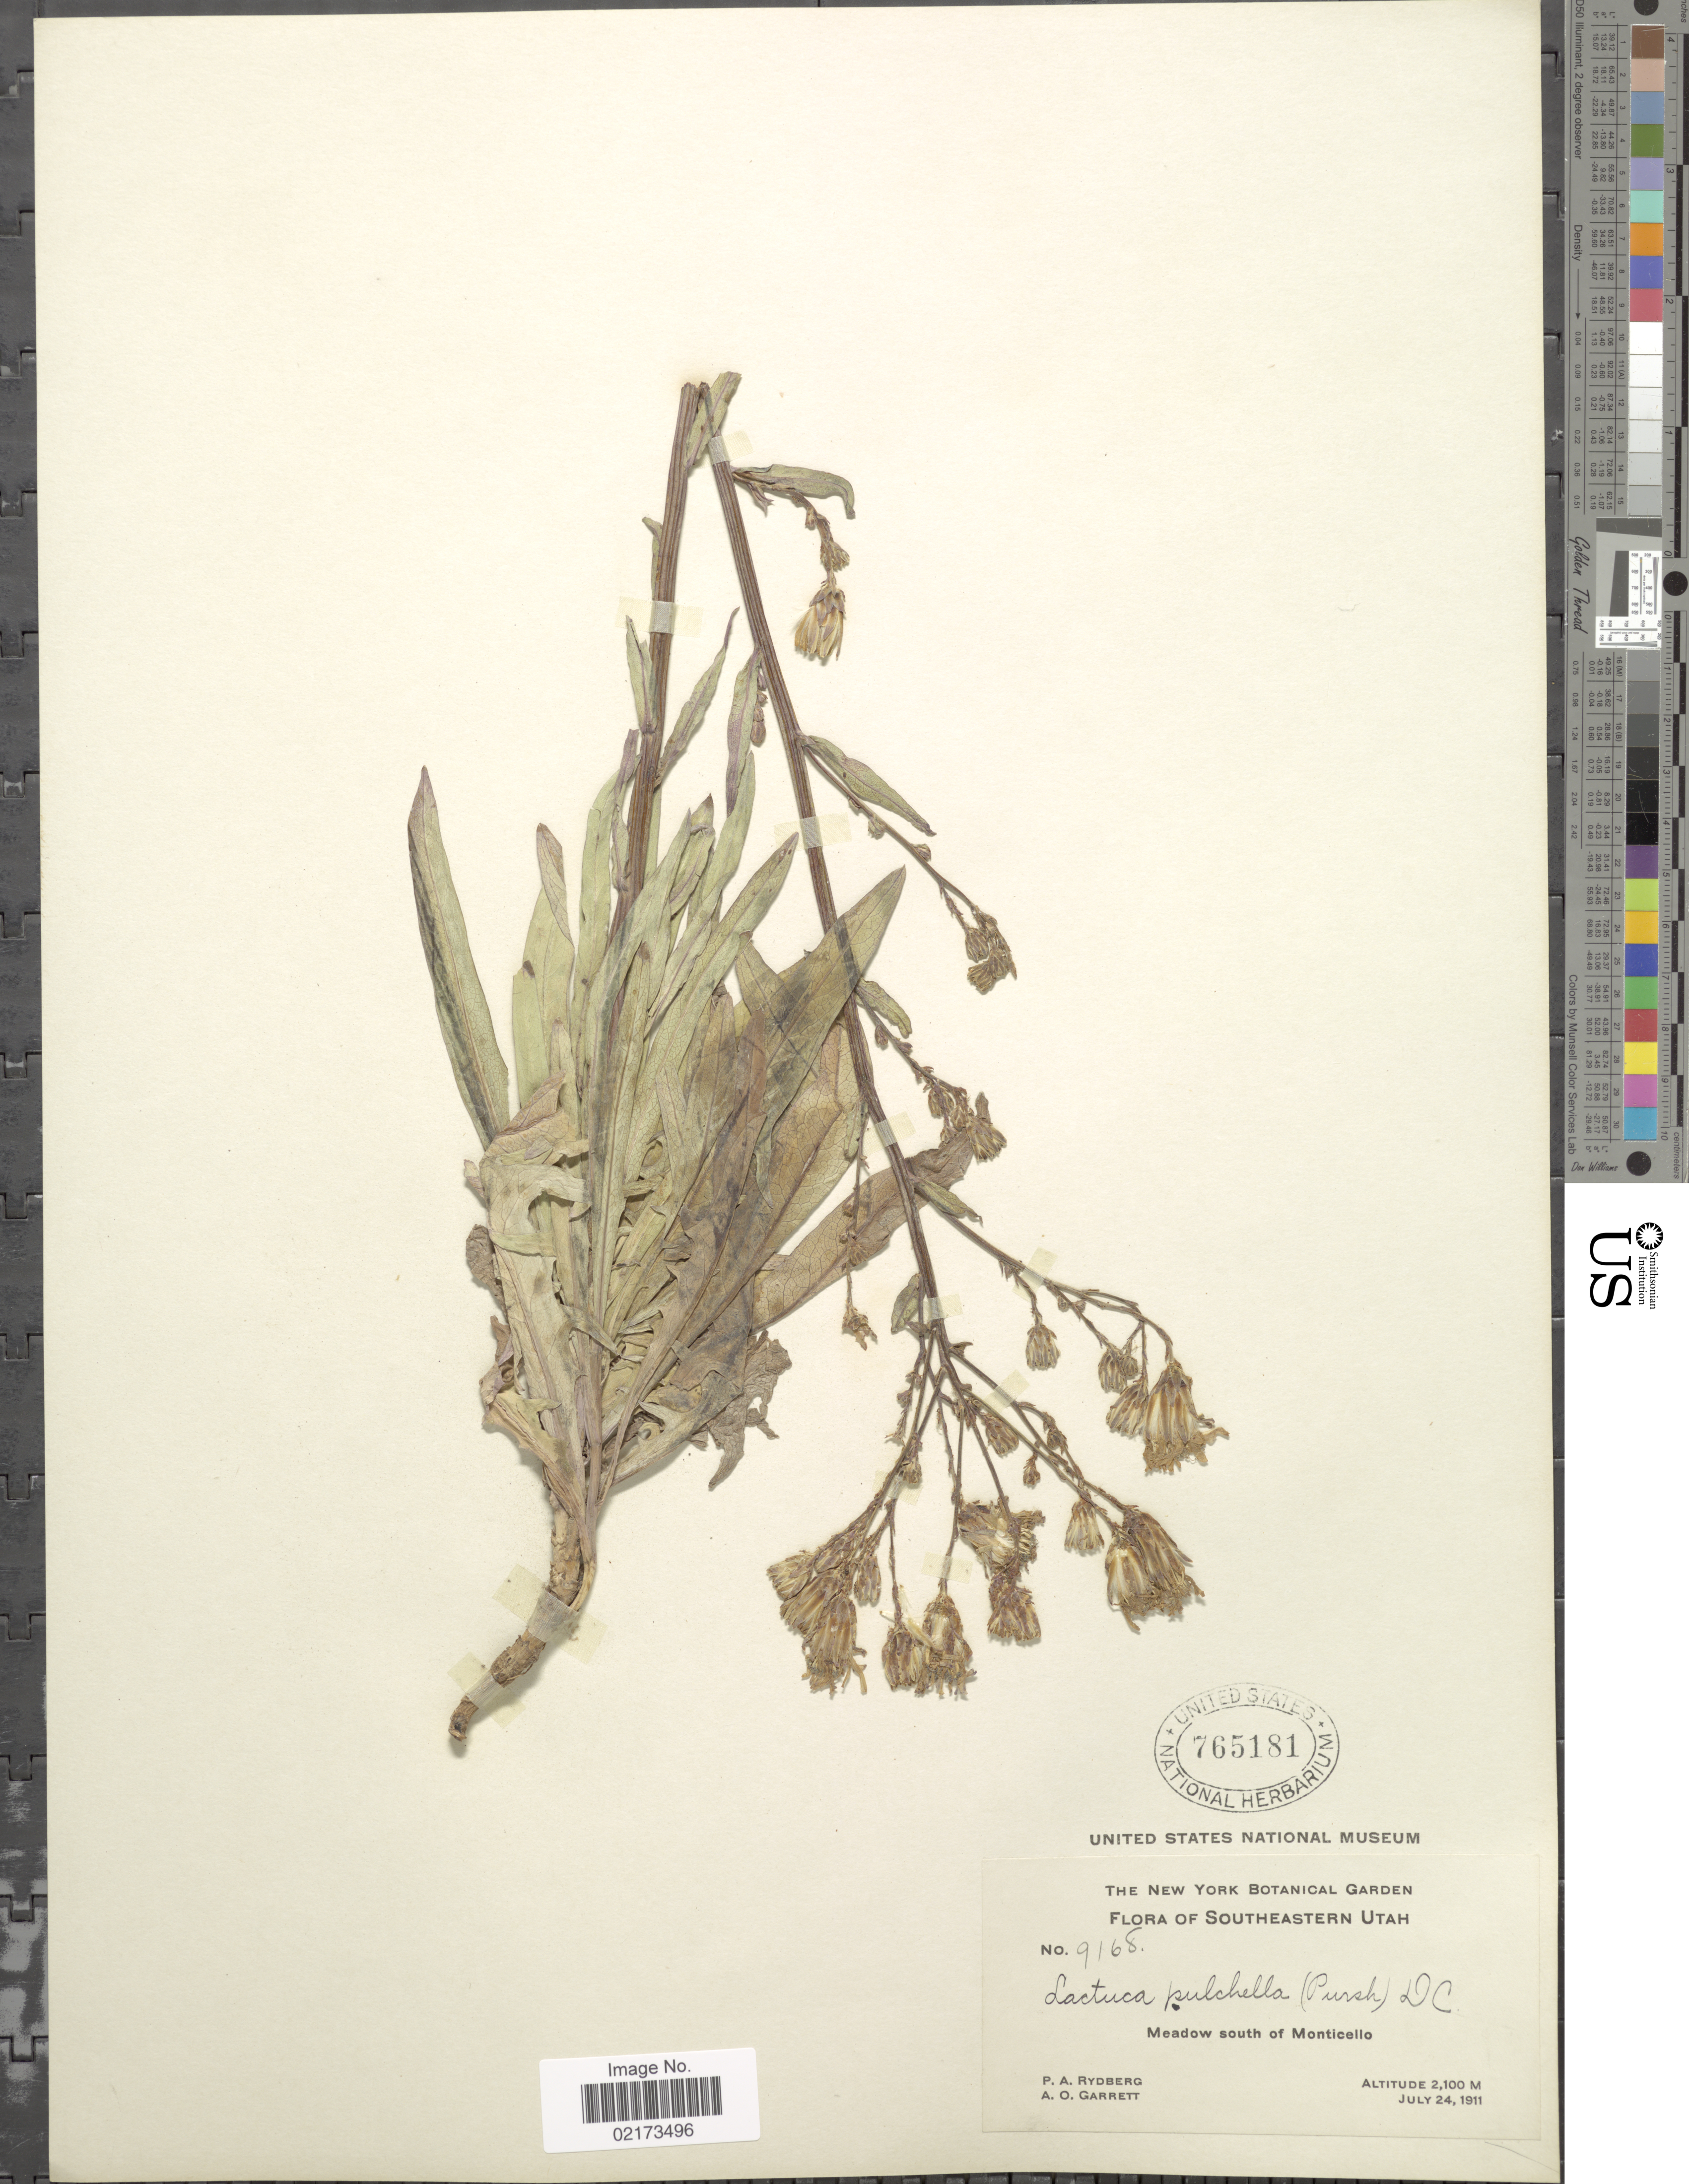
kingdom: Plantae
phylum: Tracheophyta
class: Magnoliopsida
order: Asterales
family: Asteraceae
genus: Lactuca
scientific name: Lactuca tatarica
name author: (L.) C.A. Mey.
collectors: P. A. Rydberg & A. O. Garrett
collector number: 9168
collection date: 1911-07-24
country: United States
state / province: Utah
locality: Southeastern Utah, south of Monticello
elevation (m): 2100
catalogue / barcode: US 765181